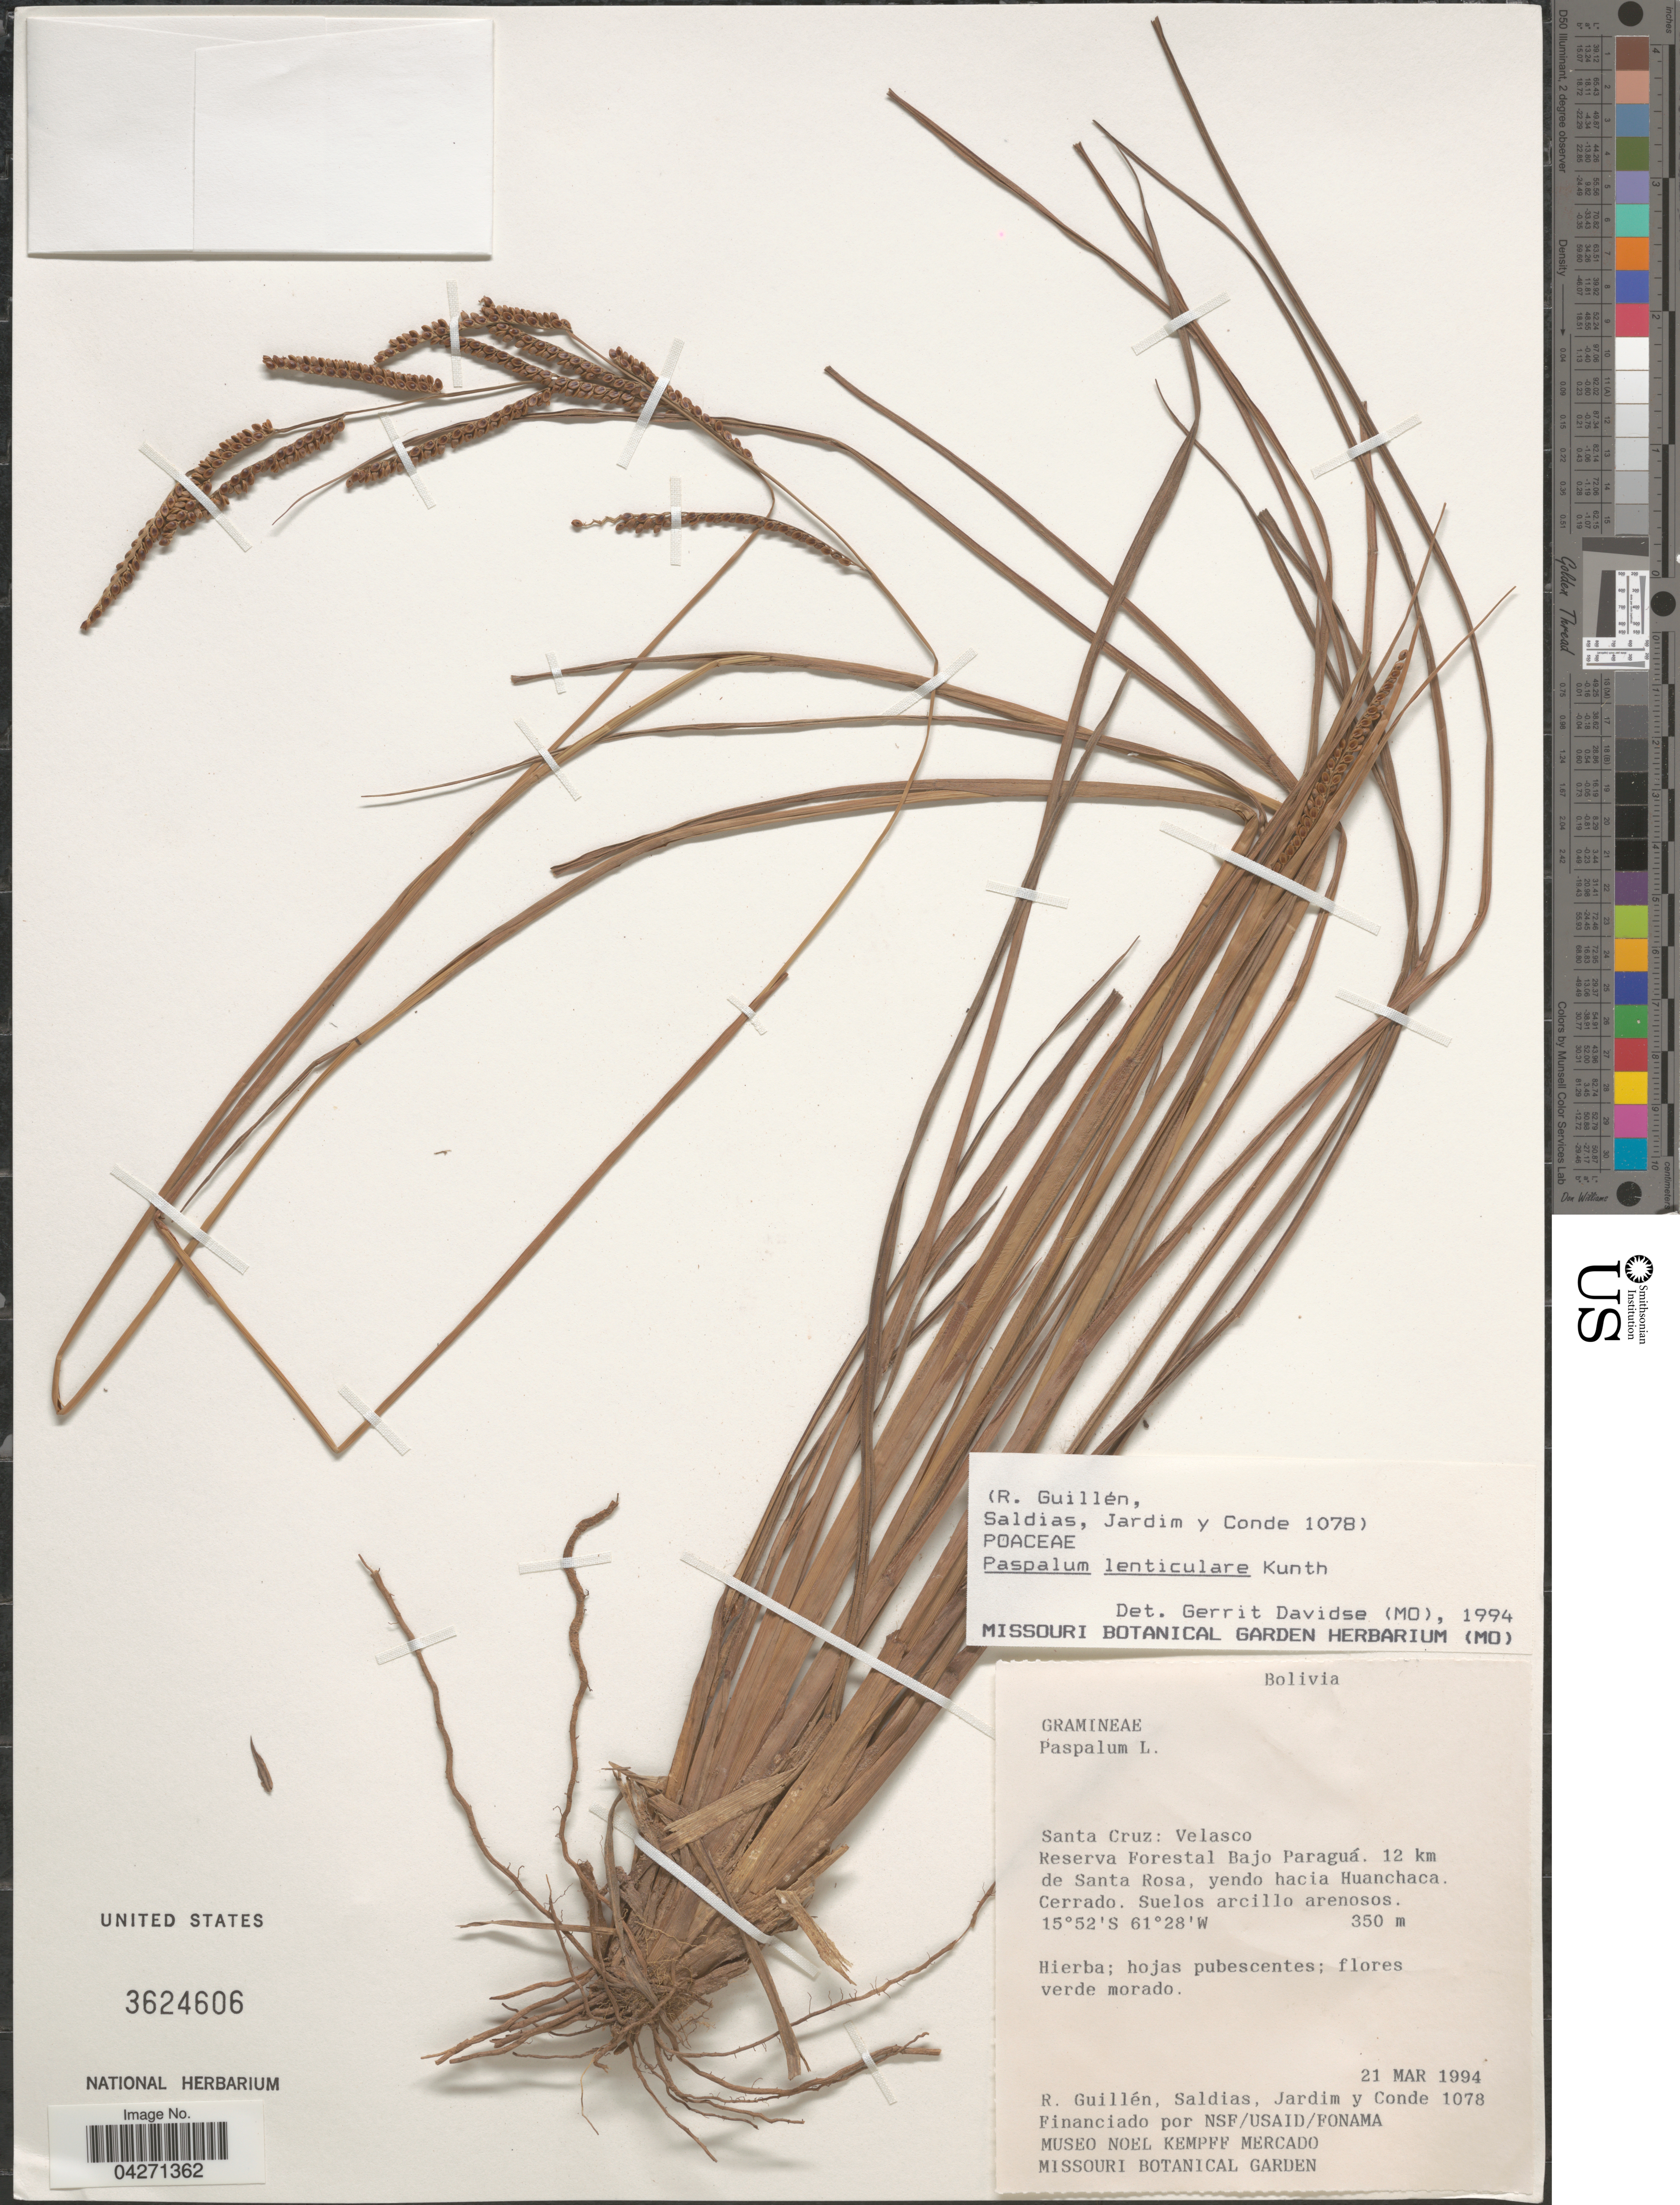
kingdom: Plantae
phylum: Tracheophyta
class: Liliopsida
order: Poales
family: Poaceae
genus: Paspalum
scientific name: Paspalum lenticulare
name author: Kunth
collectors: R. Guillen, -. Saldias, Jardim, -- & Conde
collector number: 1078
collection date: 1994-03-21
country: Bolivia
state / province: Santa Cruz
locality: Velasco. Reserva Forestal Bajo Paraguá. 12 km de Santa Rosa, yendo hacia Huanchaca.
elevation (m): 350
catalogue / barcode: US 3624606